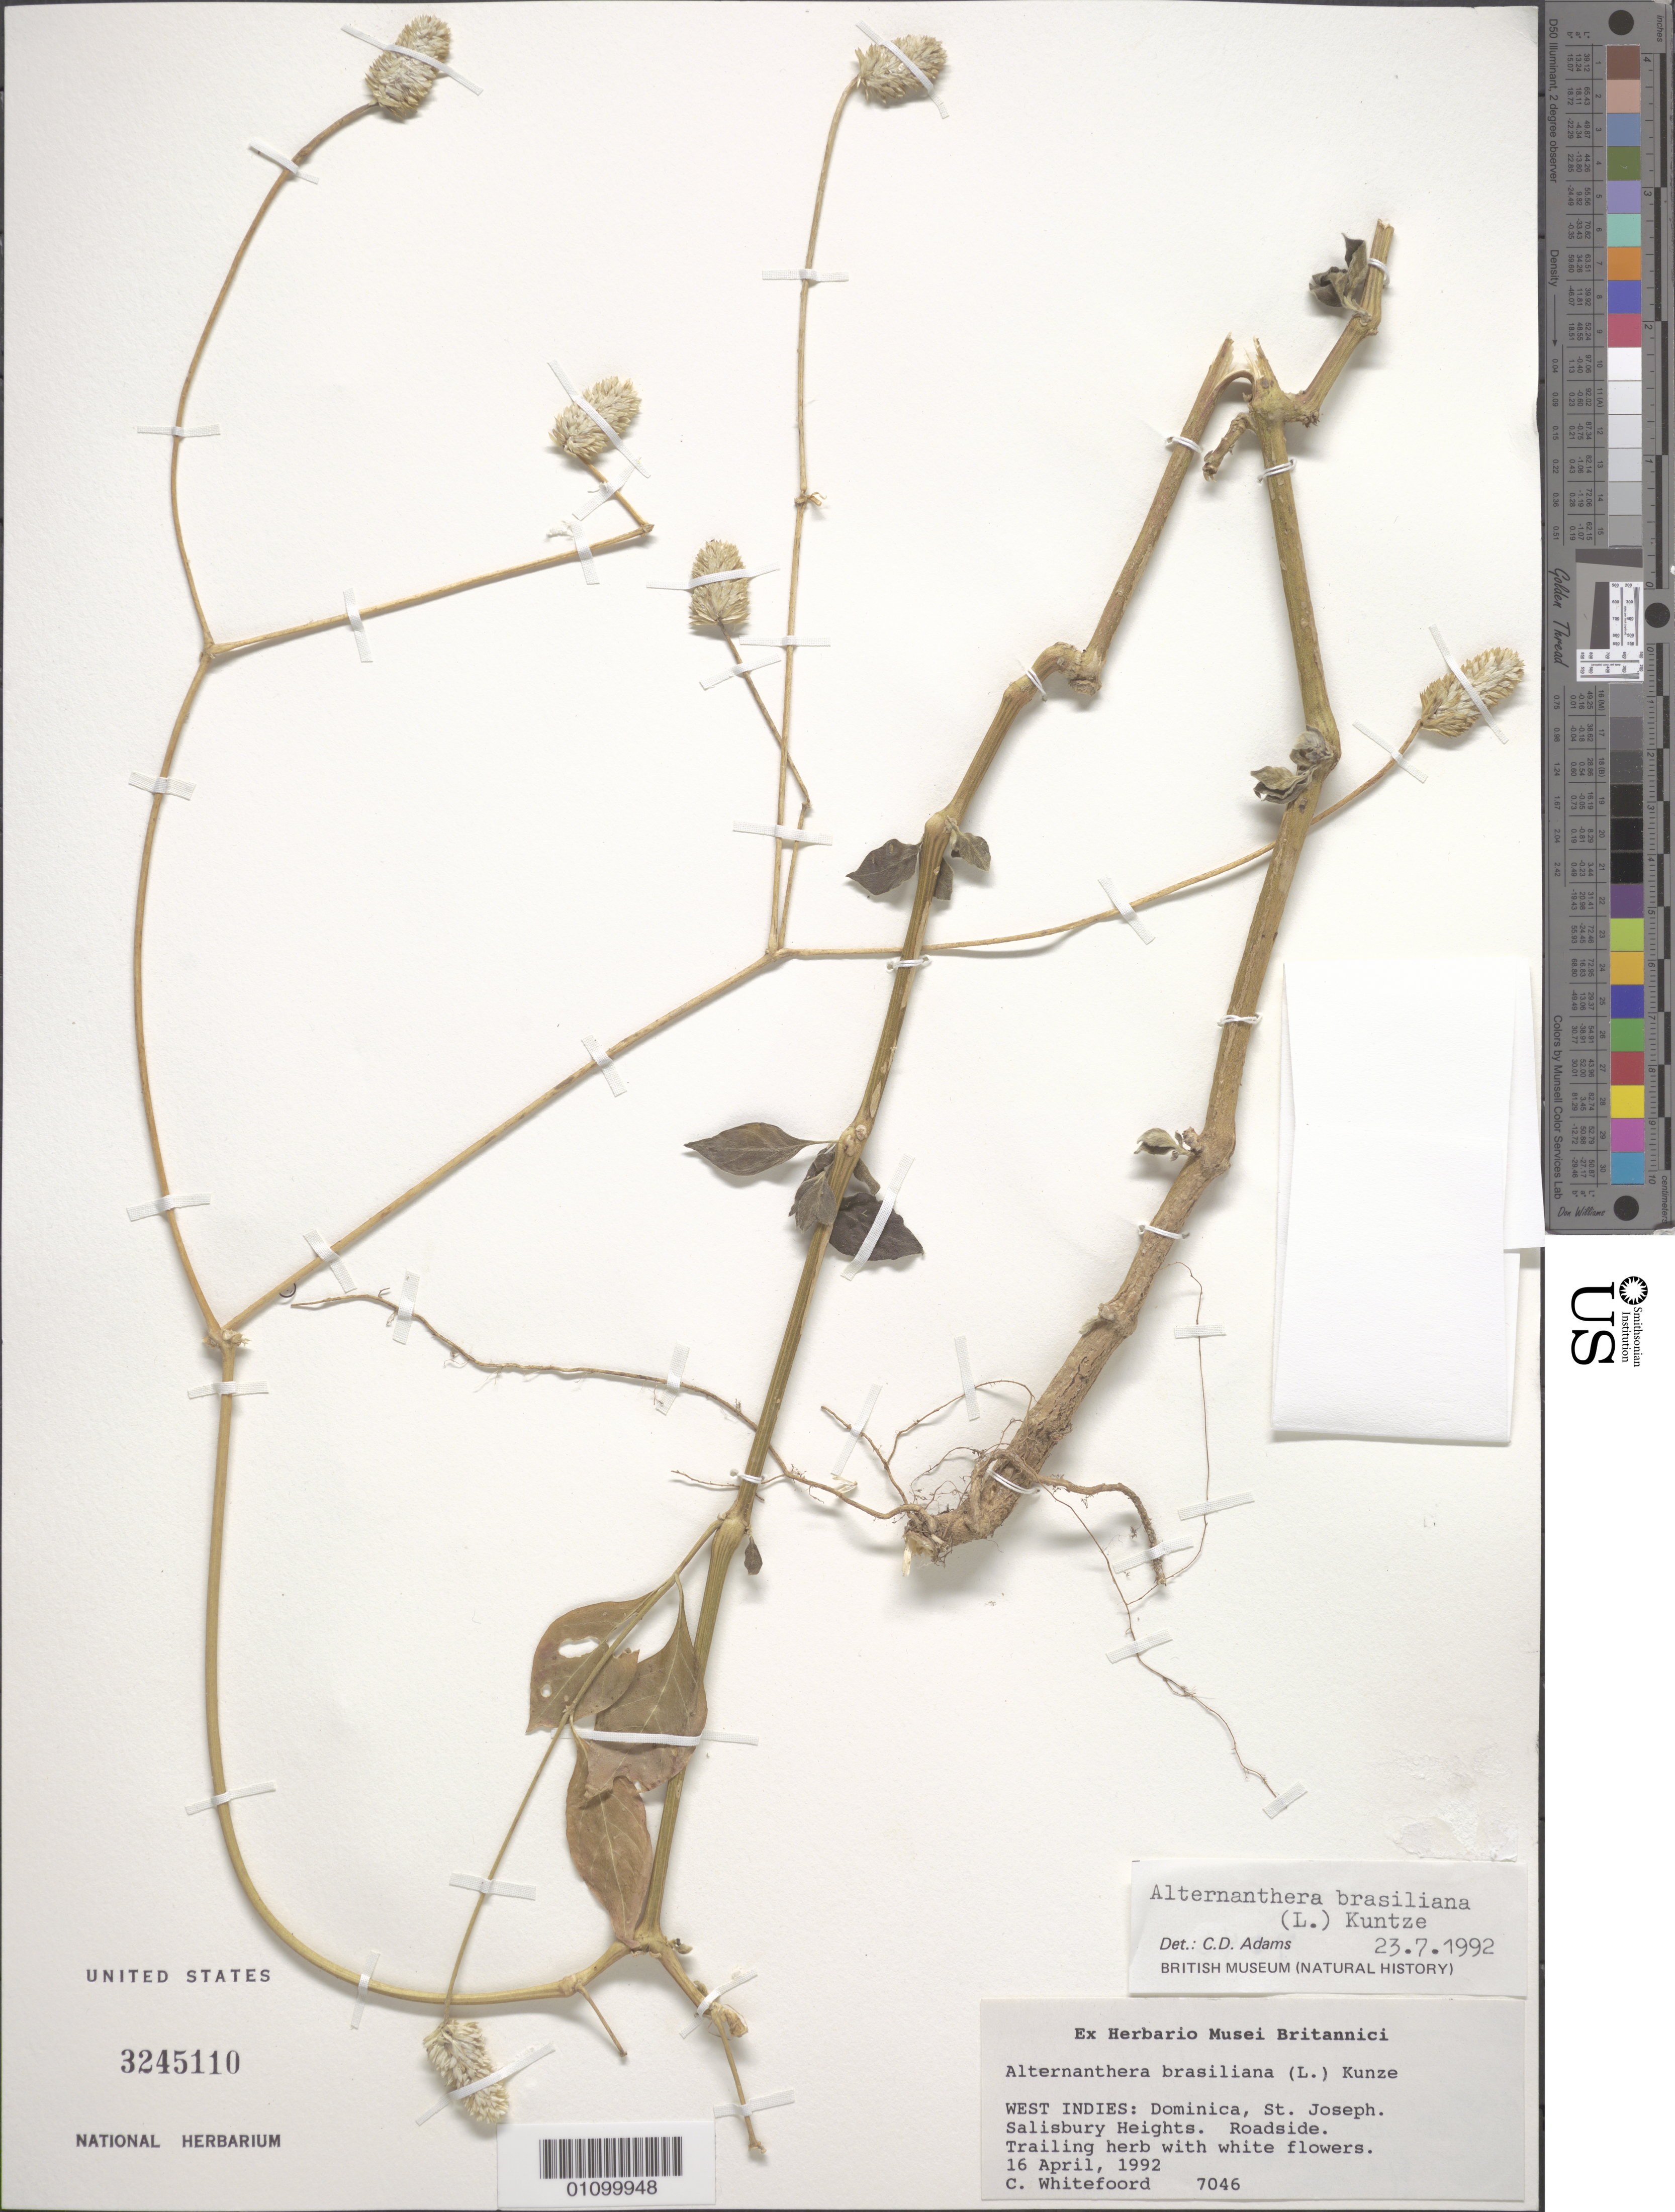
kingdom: Plantae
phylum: Tracheophyta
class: Magnoliopsida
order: Caryophyllales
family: Amaranthaceae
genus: Alternanthera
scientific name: Alternanthera brasiliana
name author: (L.) Kuntze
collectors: C. Whitefoord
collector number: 7046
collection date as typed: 16 Apr 1992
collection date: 1992-04-16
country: Dominica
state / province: St. Joseph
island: Dominica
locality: Salisbury Heights. Roadside.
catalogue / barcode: US 3245110